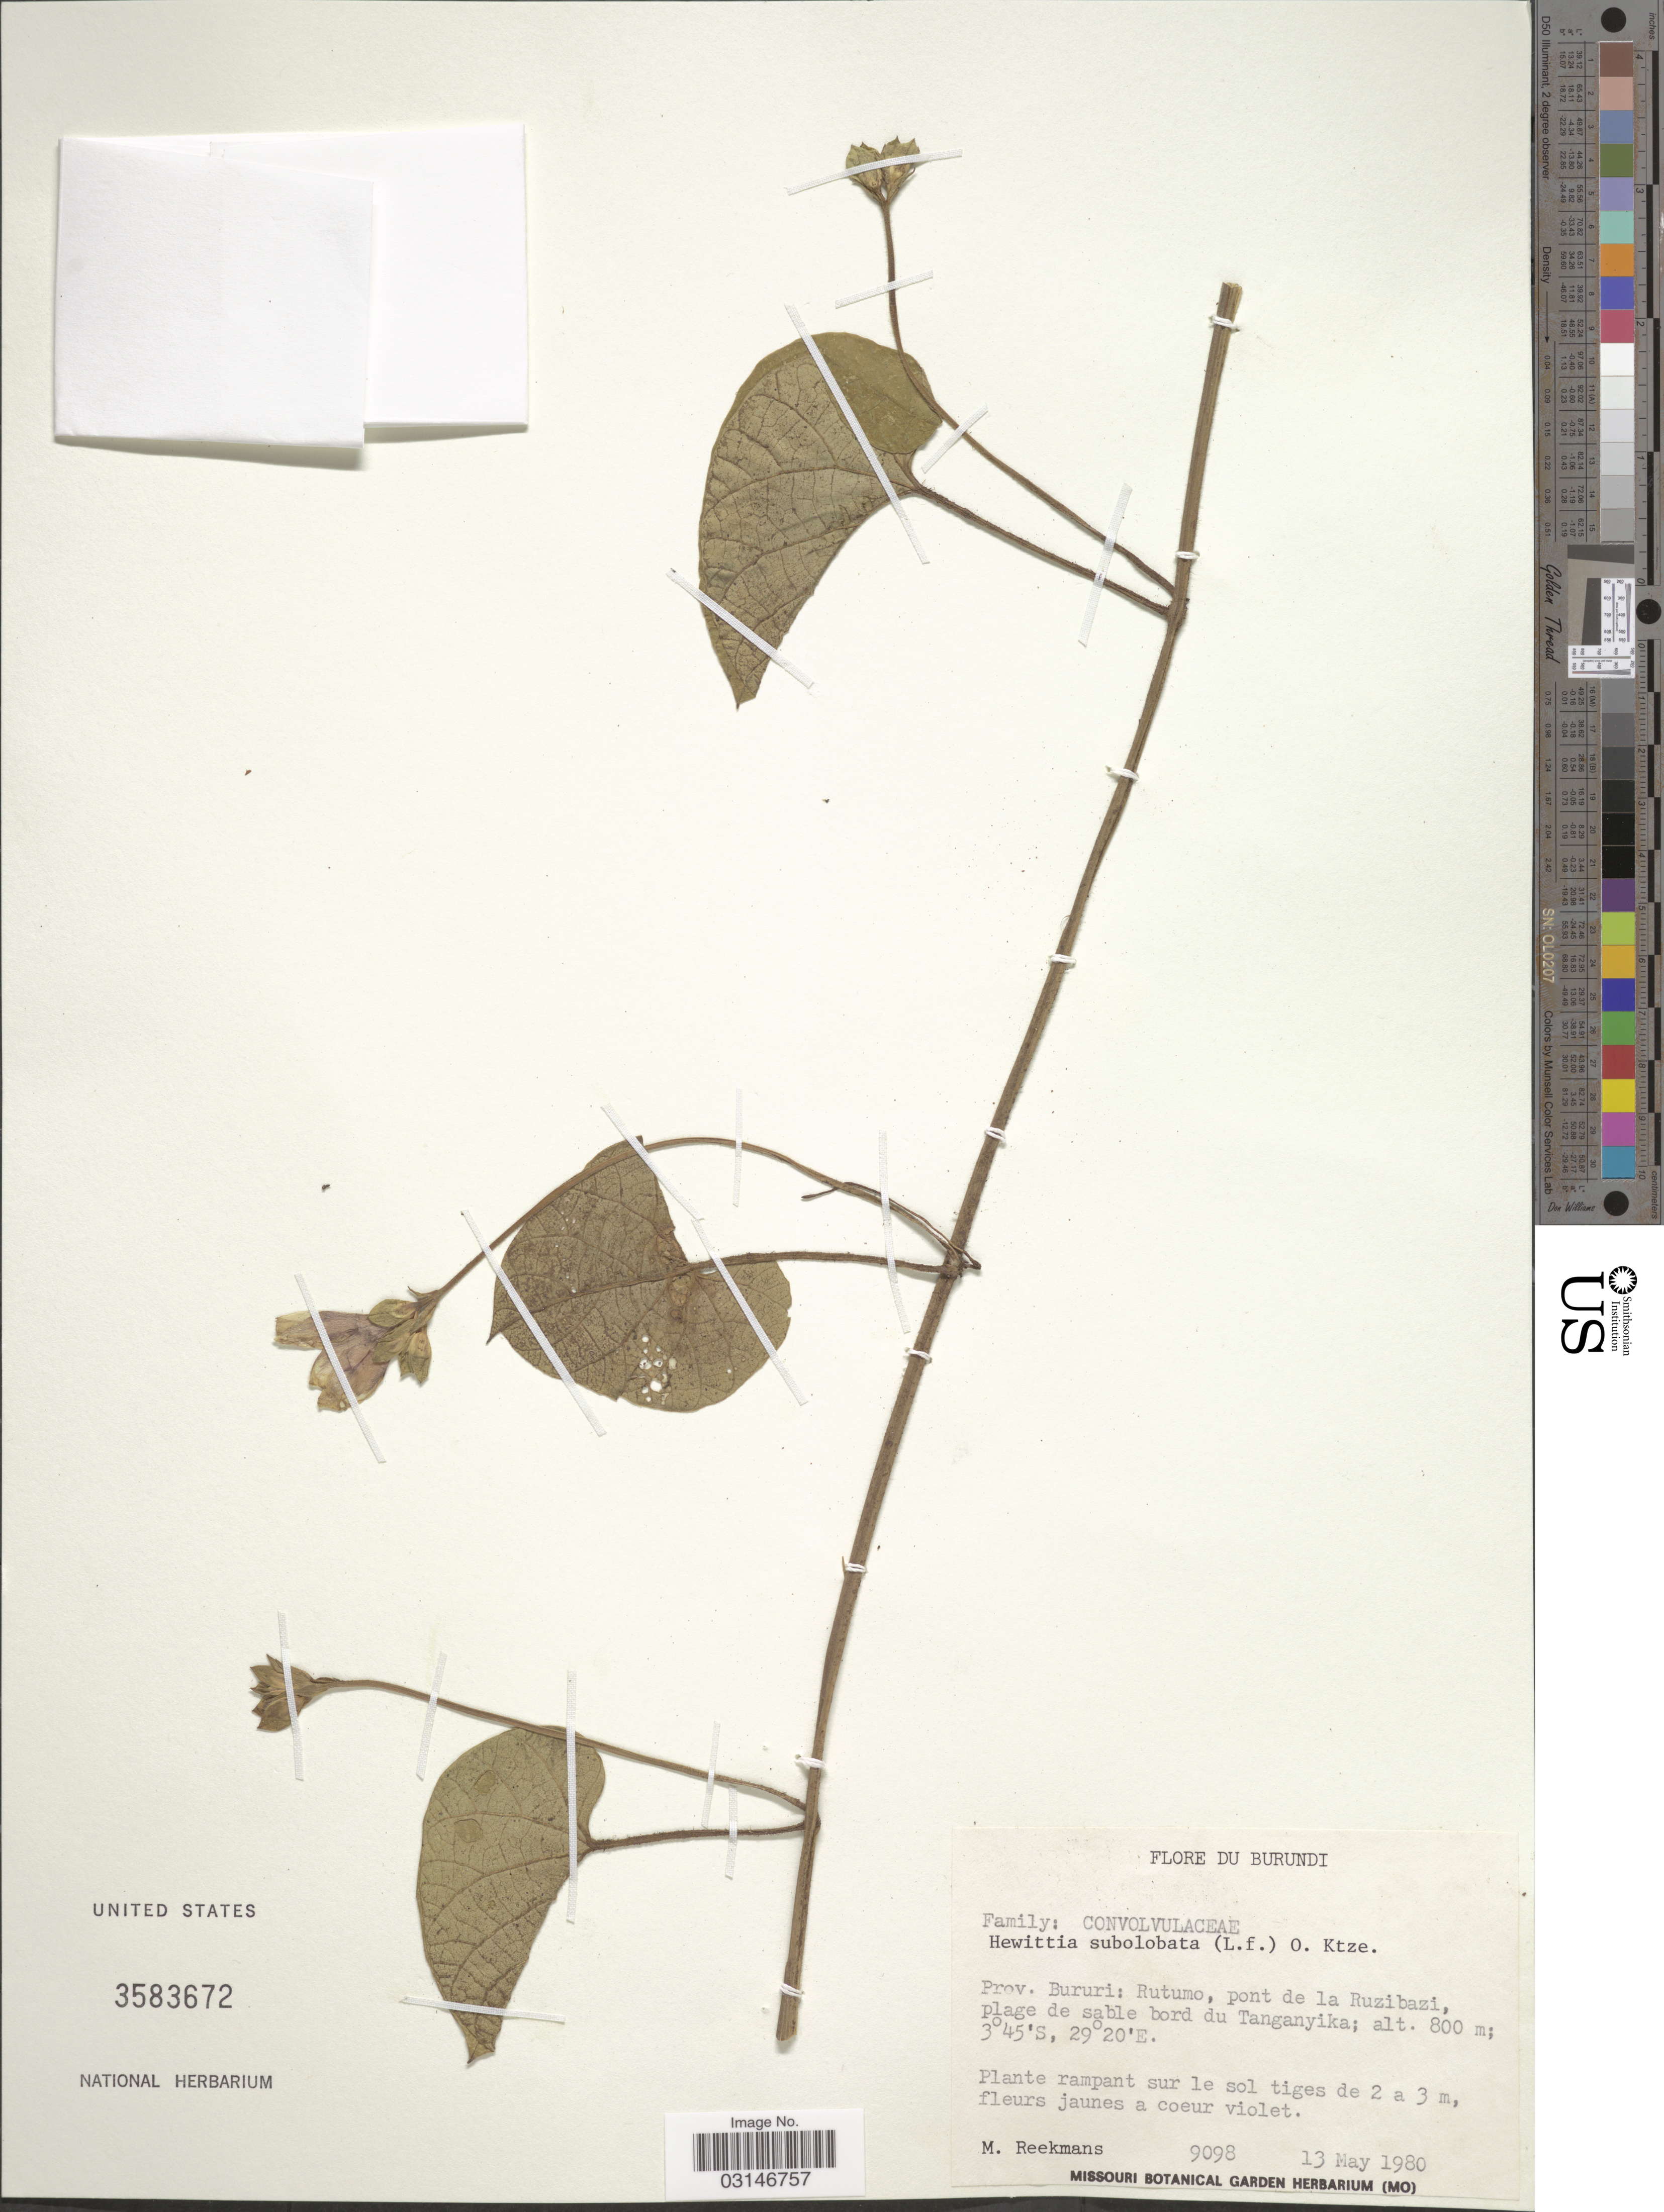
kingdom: Plantae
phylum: Tracheophyta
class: Magnoliopsida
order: Solanales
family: Convolvulaceae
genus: Hewittia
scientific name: Hewittia sublobata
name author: (L. f.) Kuntze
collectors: M. Reekmans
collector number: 9098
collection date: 1980-05-13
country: Burundi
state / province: Bururi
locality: Rutumo, pont de la Ruzibazi, plage de sable bord du Tanganyika.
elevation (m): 800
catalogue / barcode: US 3583672